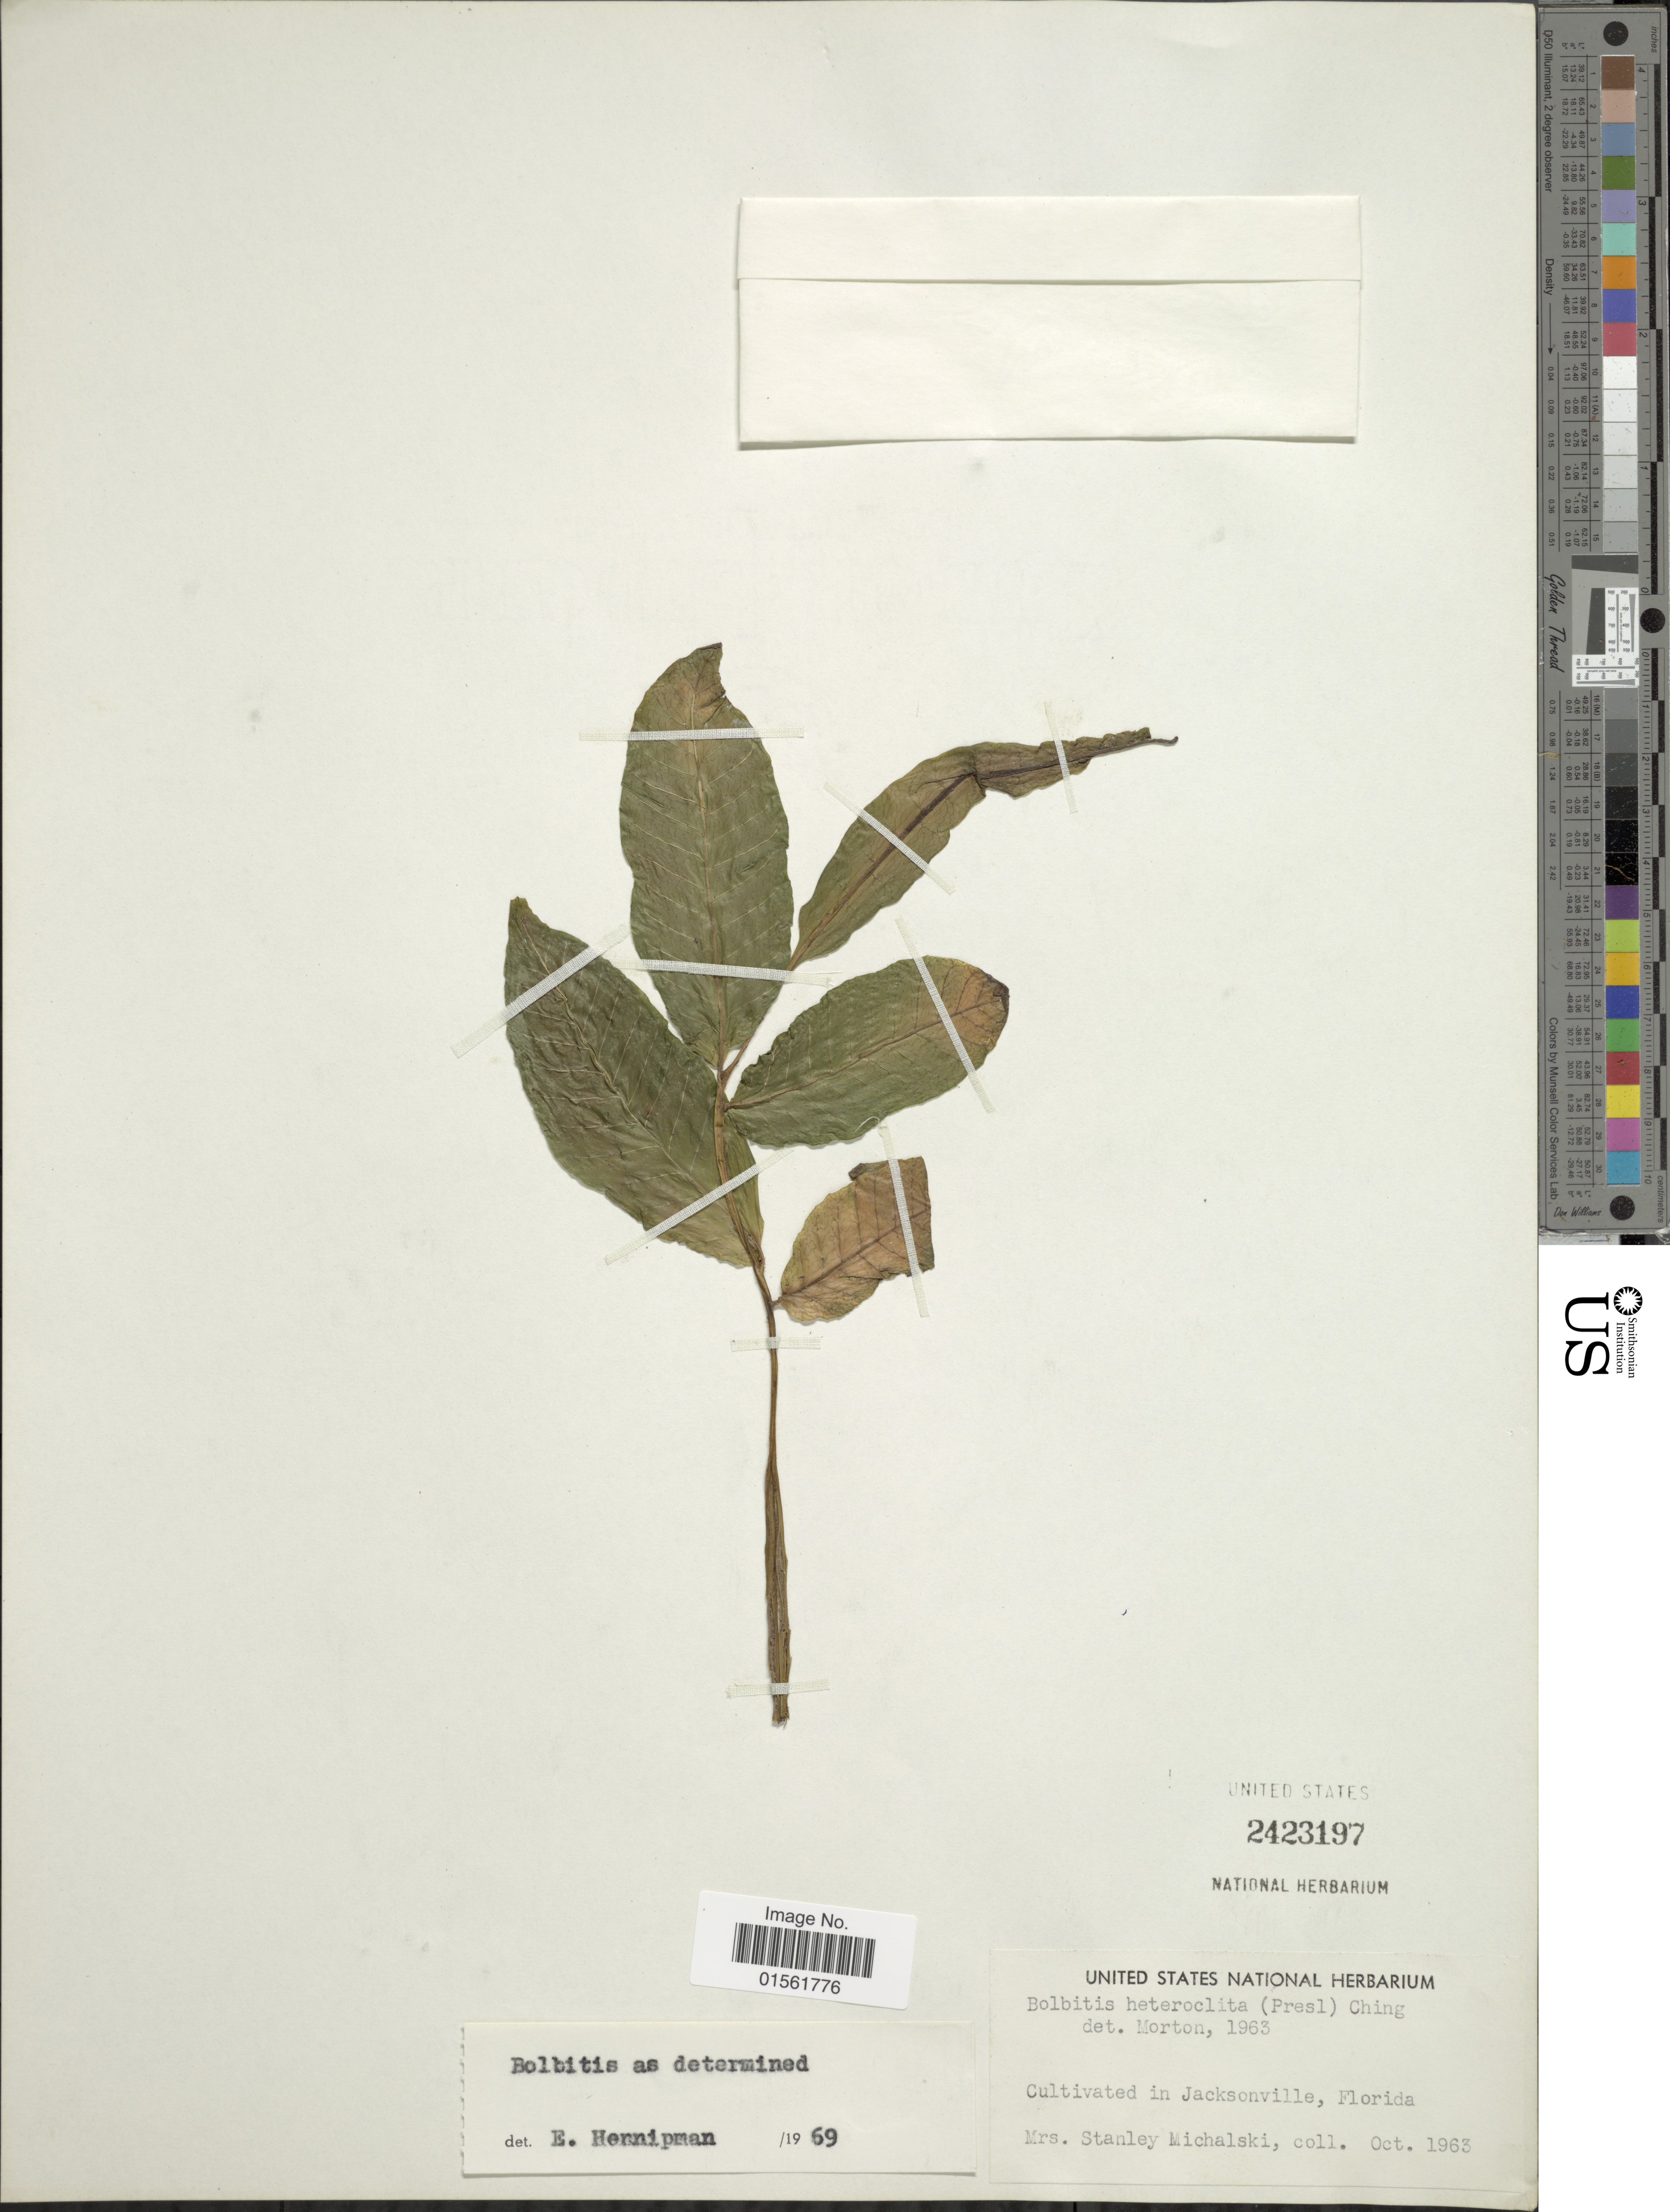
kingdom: Plantae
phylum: Tracheophyta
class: Polypodiopsida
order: Polypodiales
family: Dryopteridaceae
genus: Bolbitis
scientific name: Bolbitis heteroclita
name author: (C. Presl) Ching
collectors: Mrs. S. Michalski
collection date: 1963-10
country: United States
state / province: Florida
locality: Jacksonville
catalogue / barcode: US 2423197